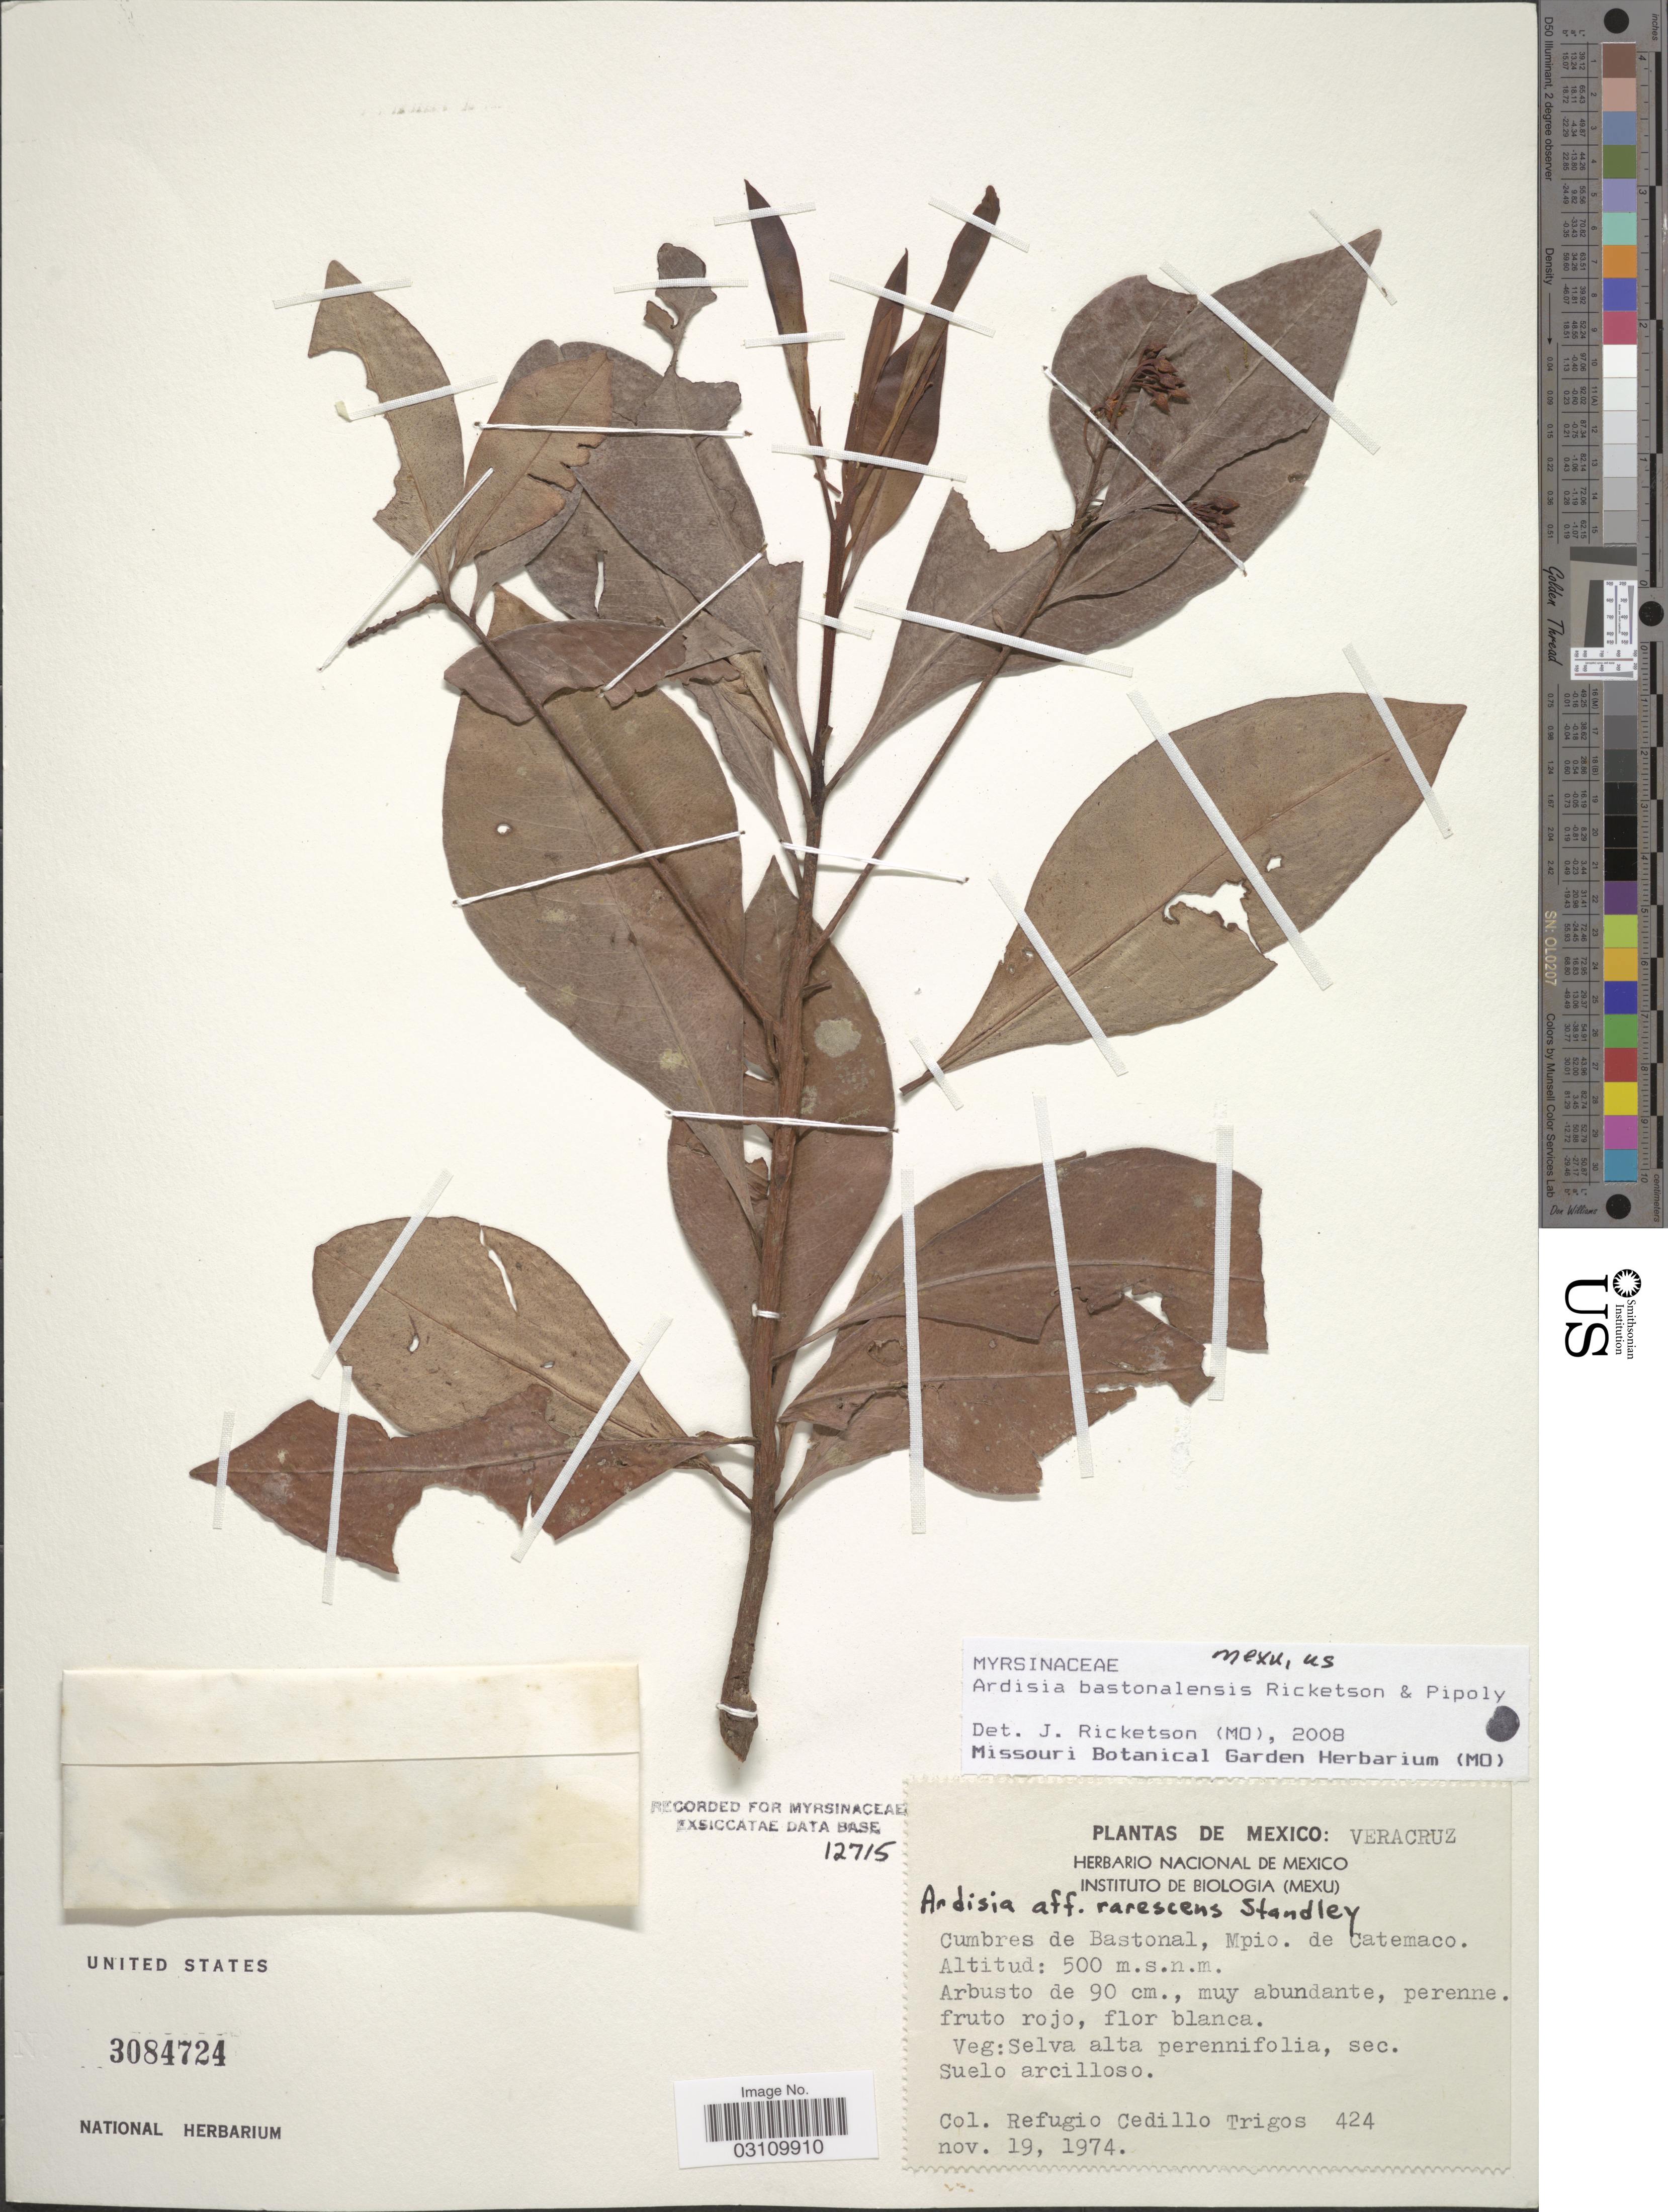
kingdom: Plantae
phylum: Tracheophyta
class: Magnoliopsida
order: Ericales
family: Primulaceae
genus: Ardisia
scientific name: Ardisia bastonalensis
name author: Ricketson & Pipoly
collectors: R. CedilloT.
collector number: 424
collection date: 1974-11-19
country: Mexico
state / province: Veracruz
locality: Veracruz, Cumbres de Bastonal, Mpio. de Catemaco.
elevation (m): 500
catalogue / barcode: US 3084724